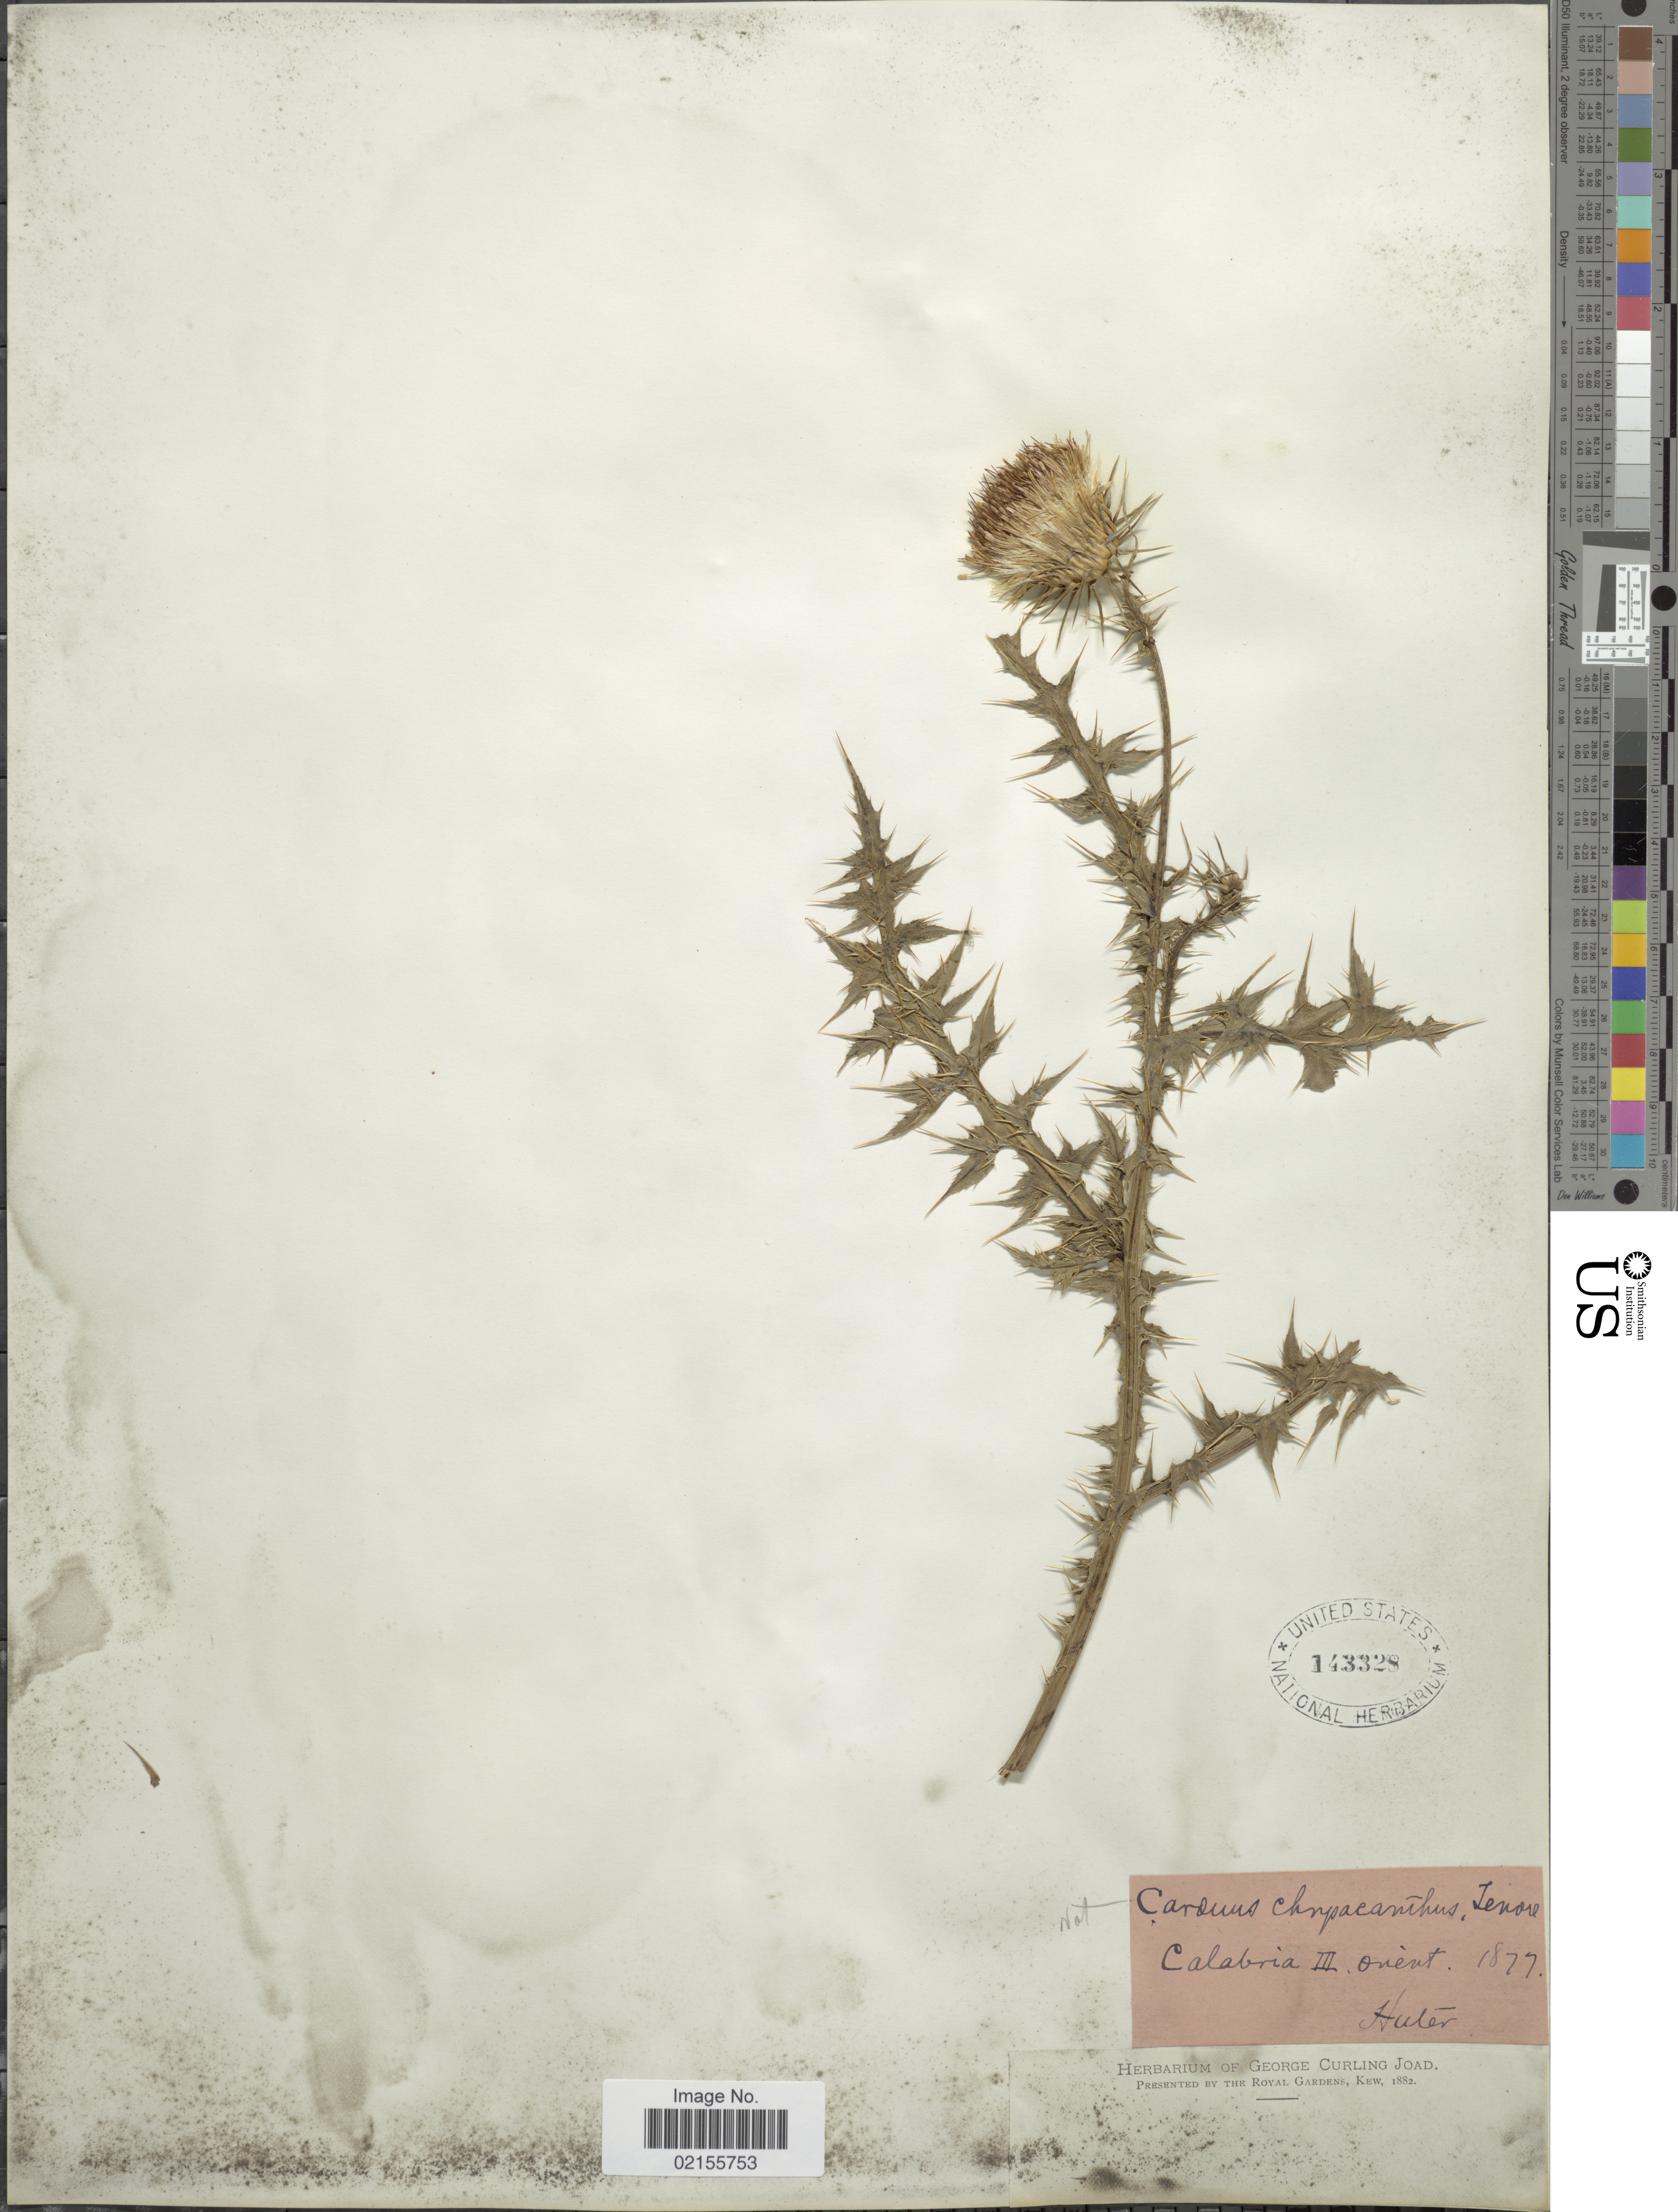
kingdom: Plantae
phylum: Tracheophyta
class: Magnoliopsida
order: Asterales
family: Asteraceae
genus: Carduus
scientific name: Carduus chrysacanthus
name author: Ten.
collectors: -. Huter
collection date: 1877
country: Italy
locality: Calabria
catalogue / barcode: US 143328